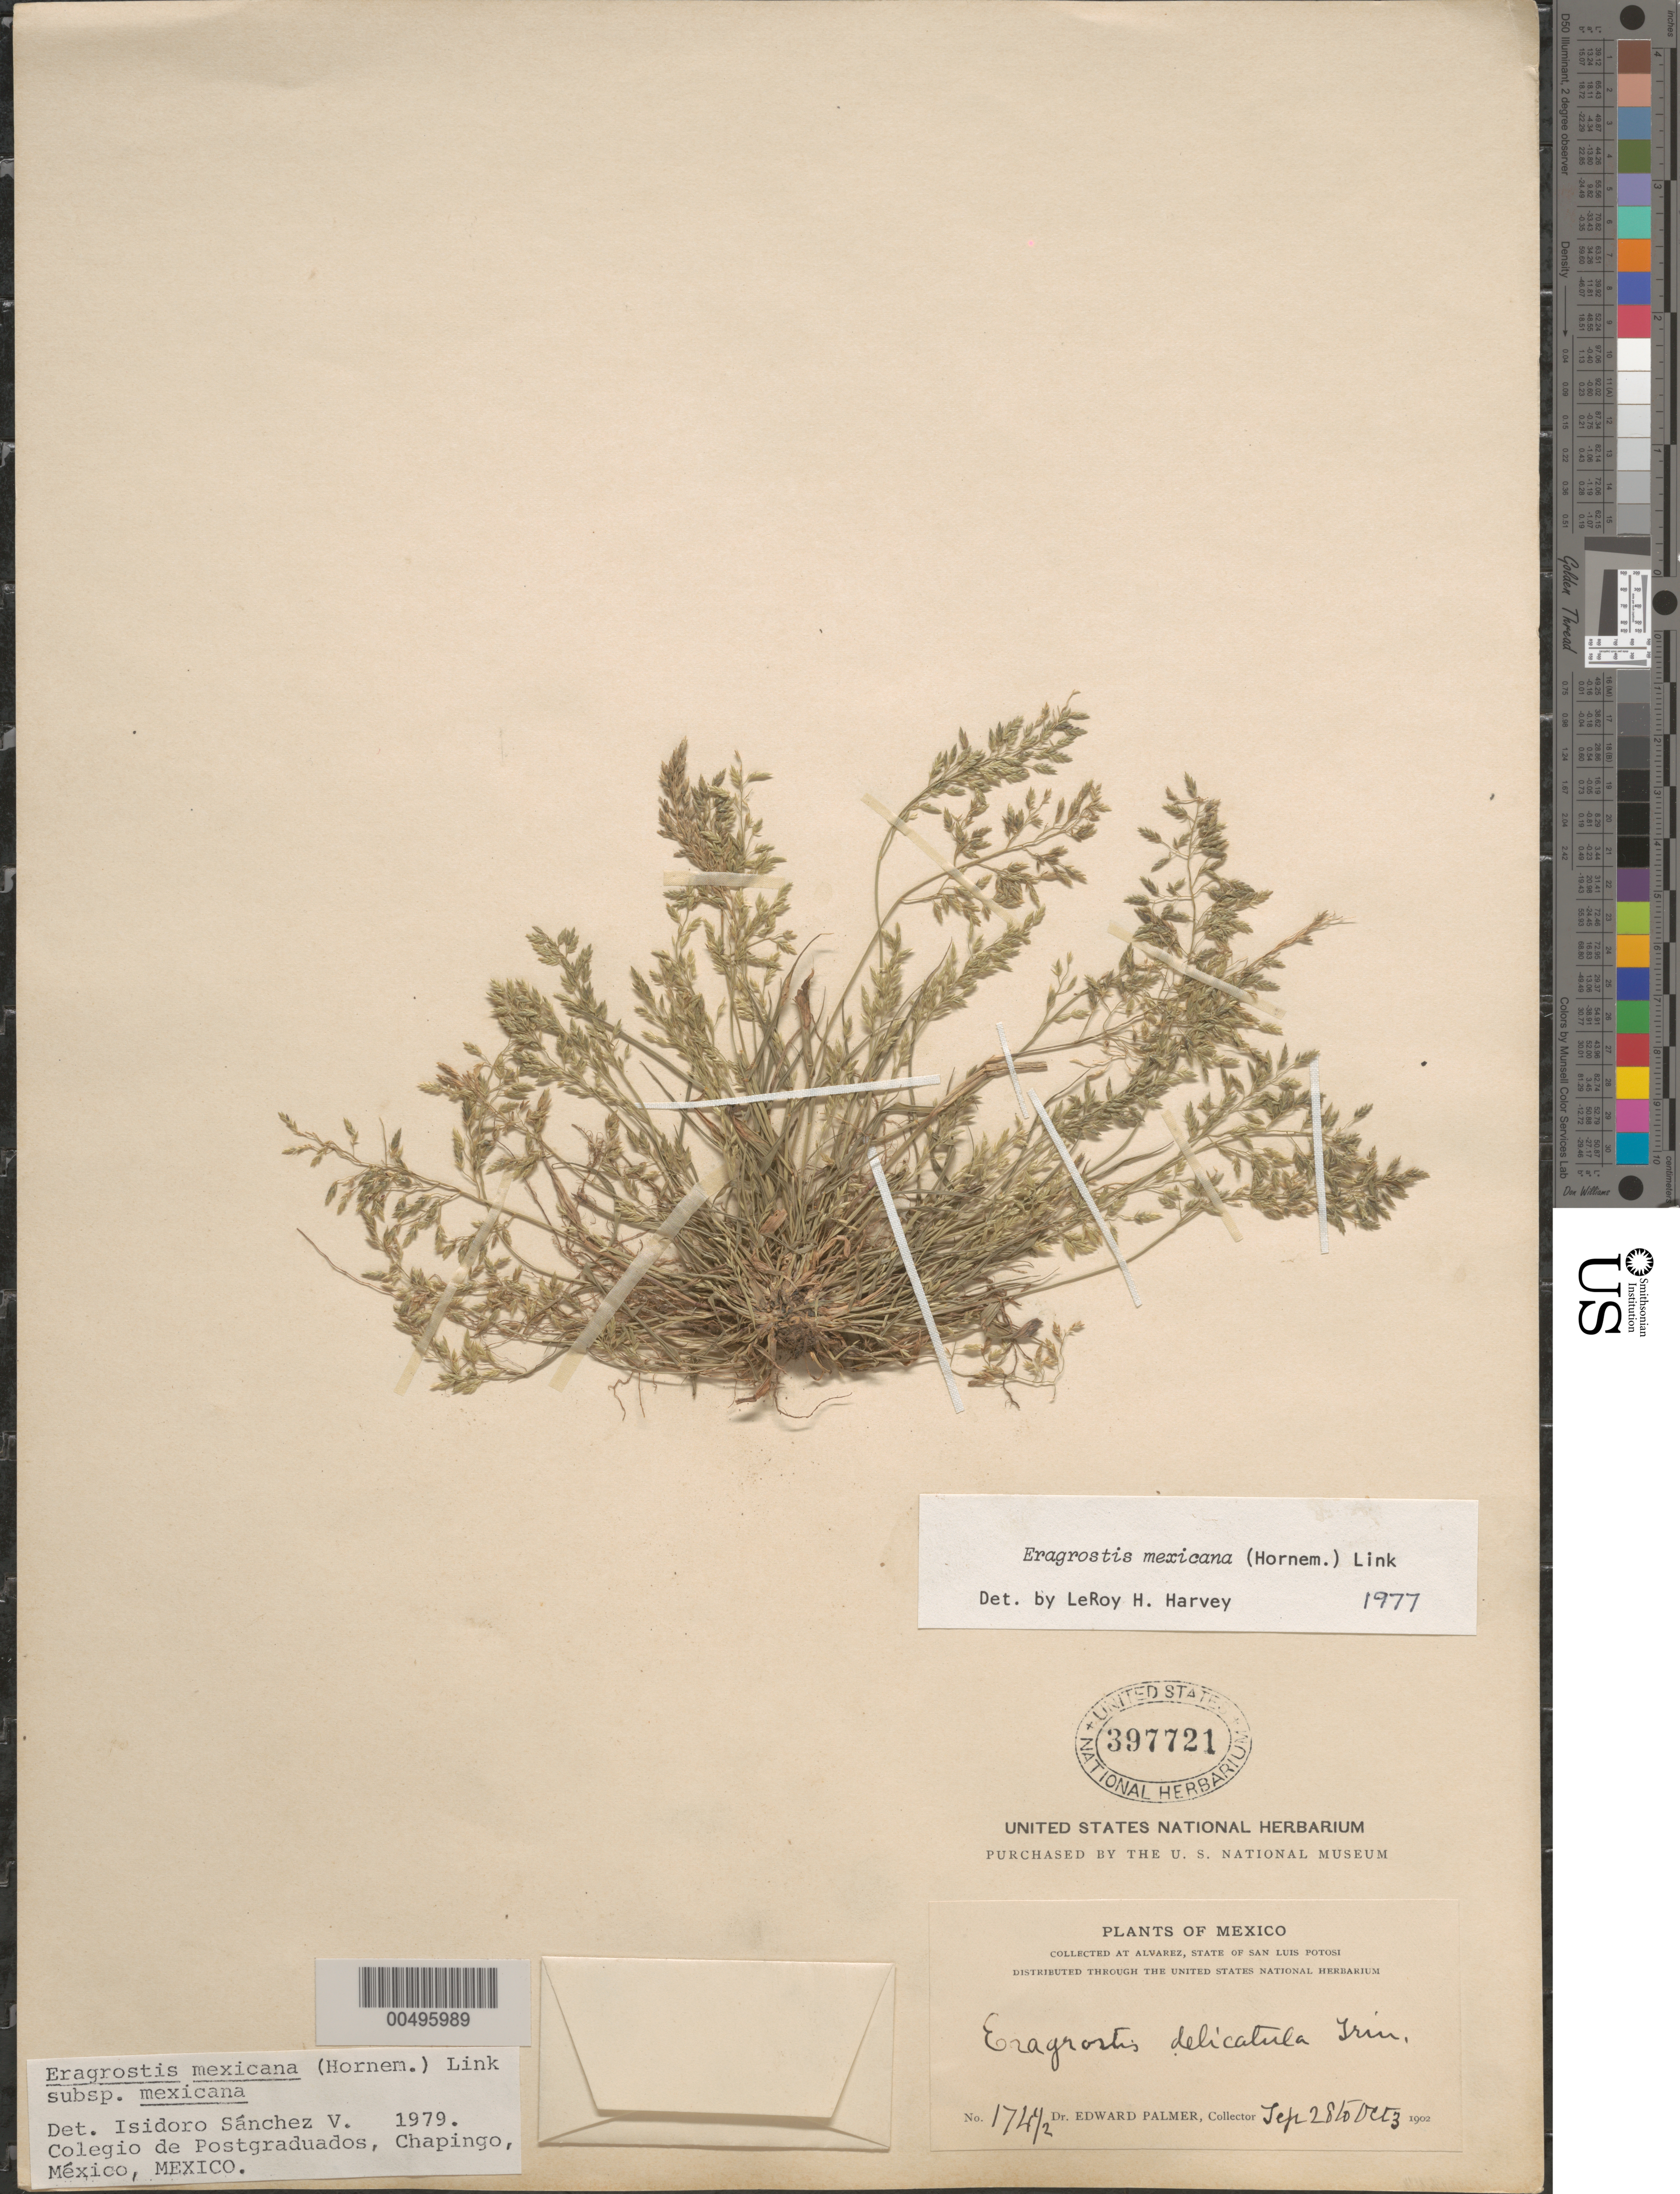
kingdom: Plantae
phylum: Tracheophyta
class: Liliopsida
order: Poales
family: Poaceae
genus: Eragrostis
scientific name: Eragrostis mexicana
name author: (Hornem.) Link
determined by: Sánchez Vega, I. M.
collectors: E. Palmer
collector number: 174.5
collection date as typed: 28 Sep 1902 to 3 Oct 1902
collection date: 1902-09-28/1902-10-03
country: Mexico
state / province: San Luis Potosi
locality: At Alvarez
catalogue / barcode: US 397721